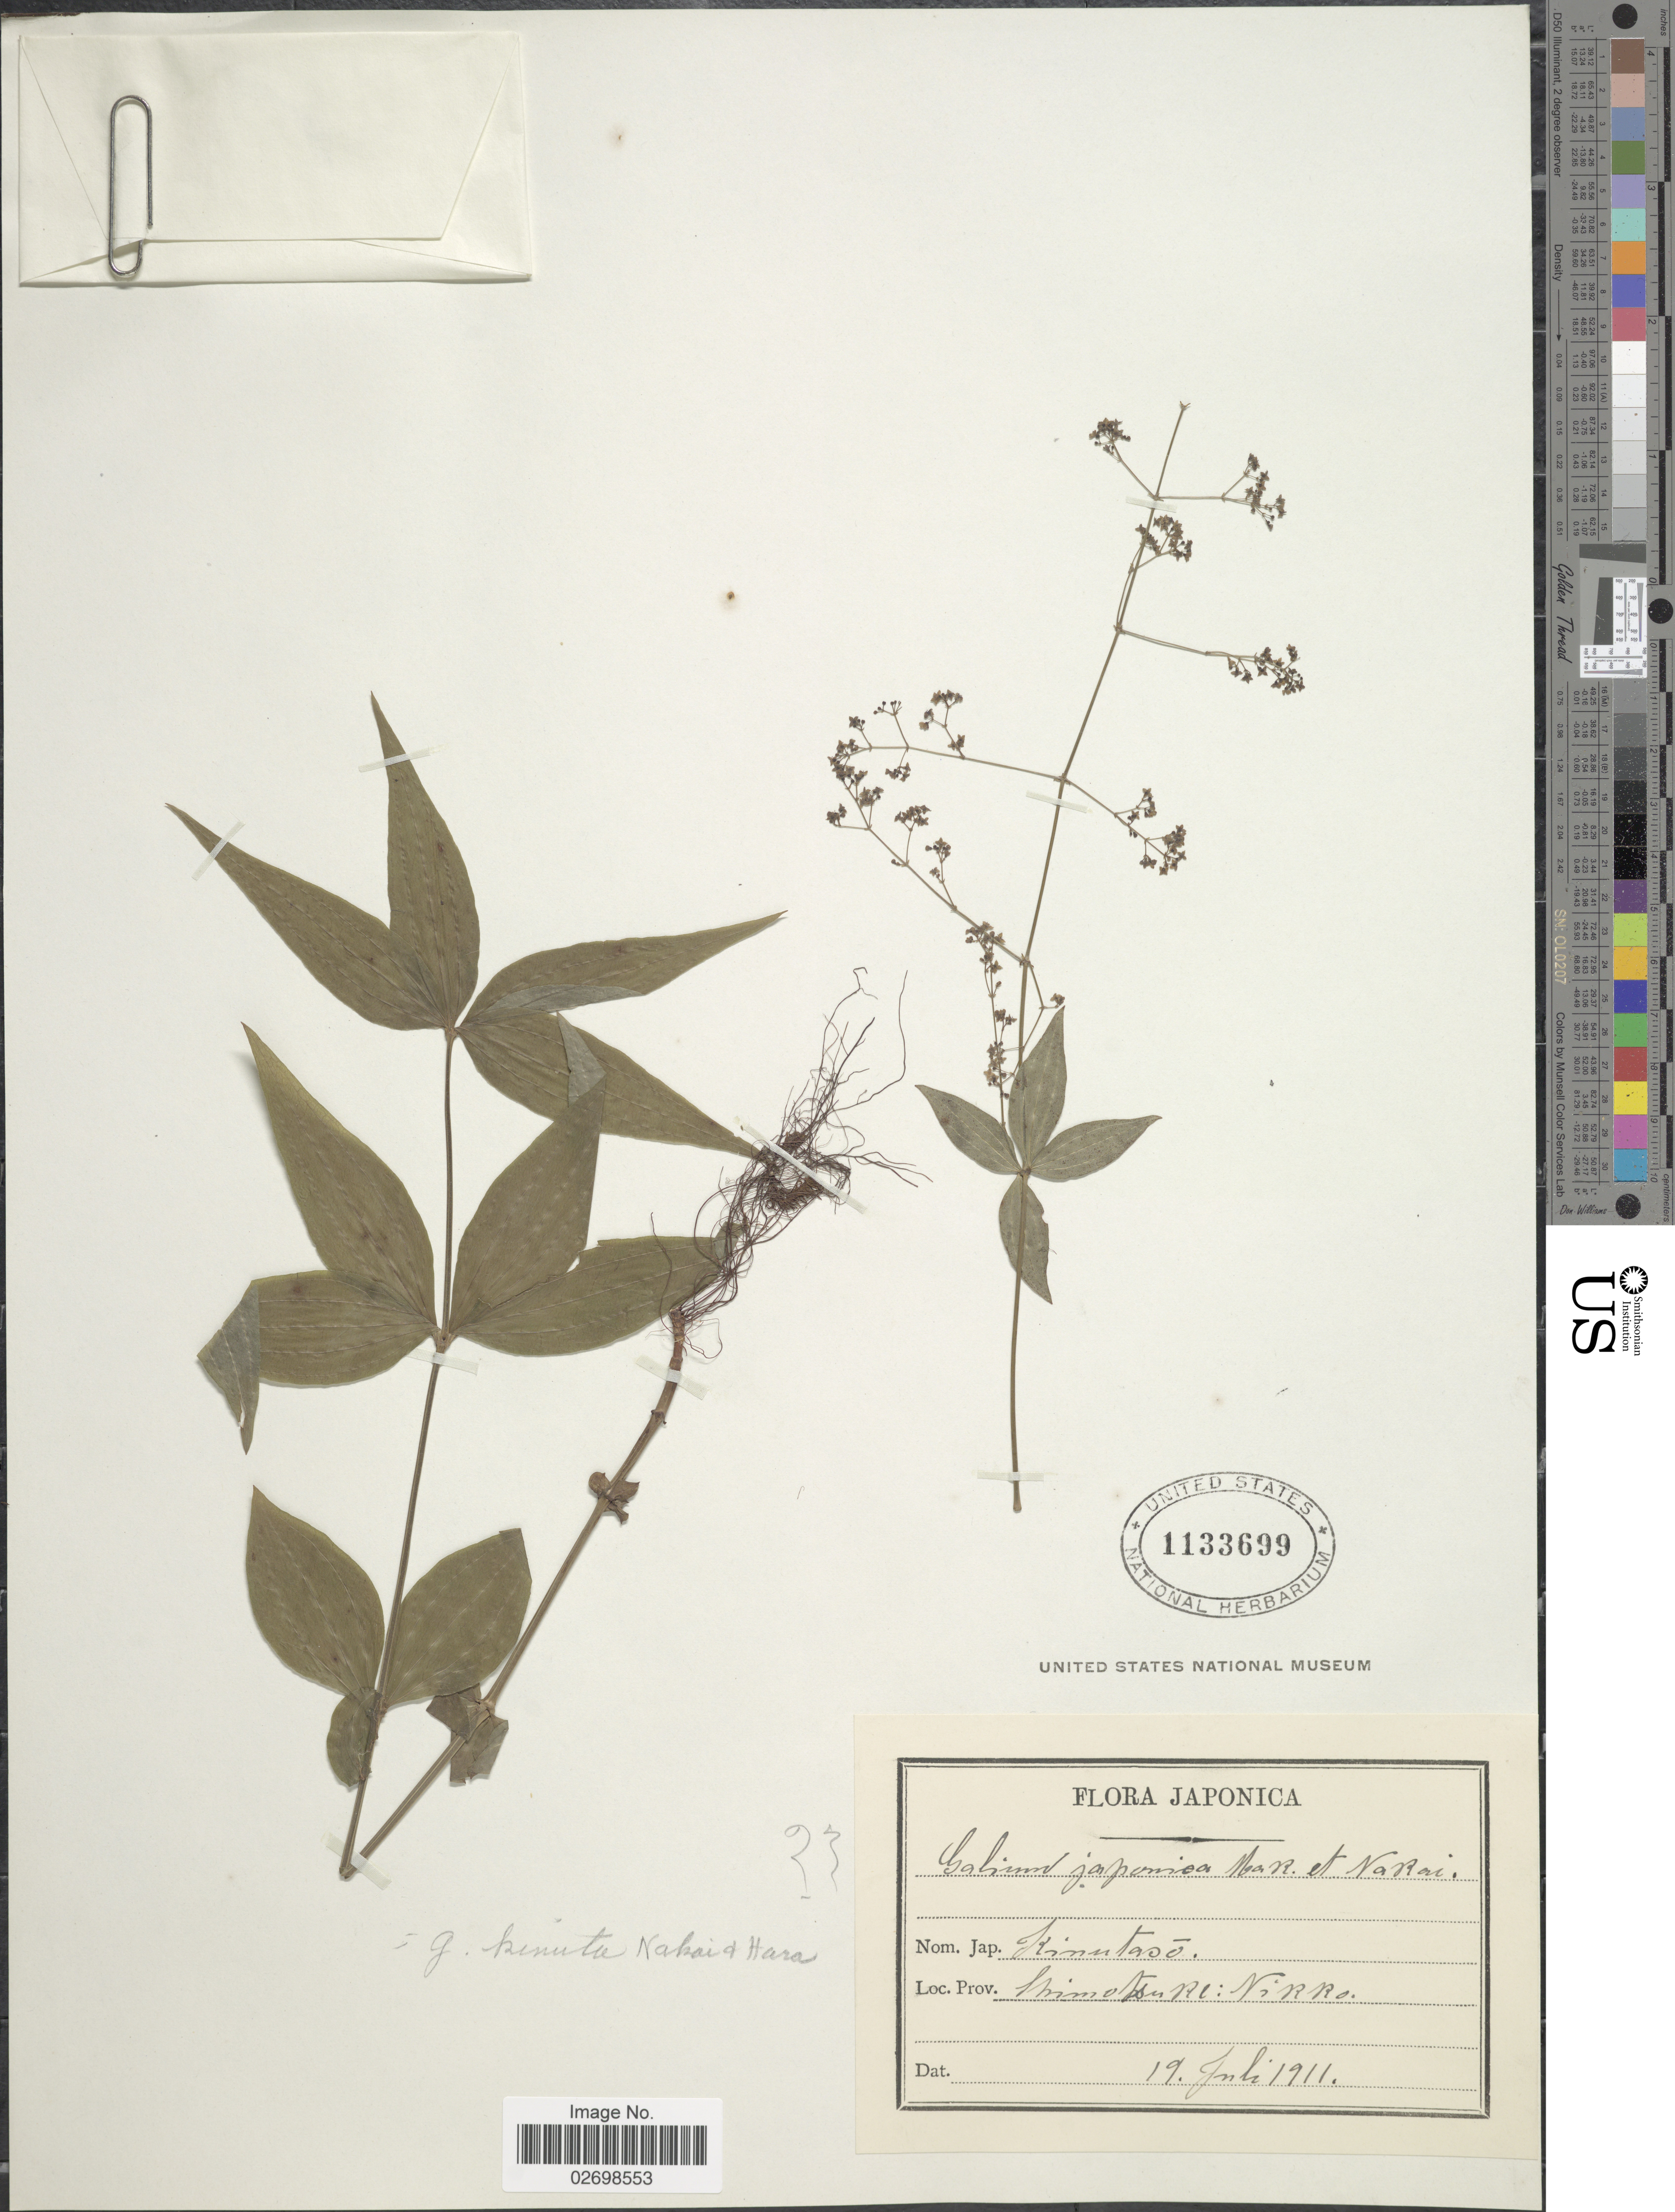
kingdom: Plantae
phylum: Tracheophyta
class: Magnoliopsida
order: Gentianales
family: Rubiaceae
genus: Galium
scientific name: Galium kinuta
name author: Nakai & H. Hara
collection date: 1911-07-19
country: Japan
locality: Shimotsuki: Nikko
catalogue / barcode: US 1133699